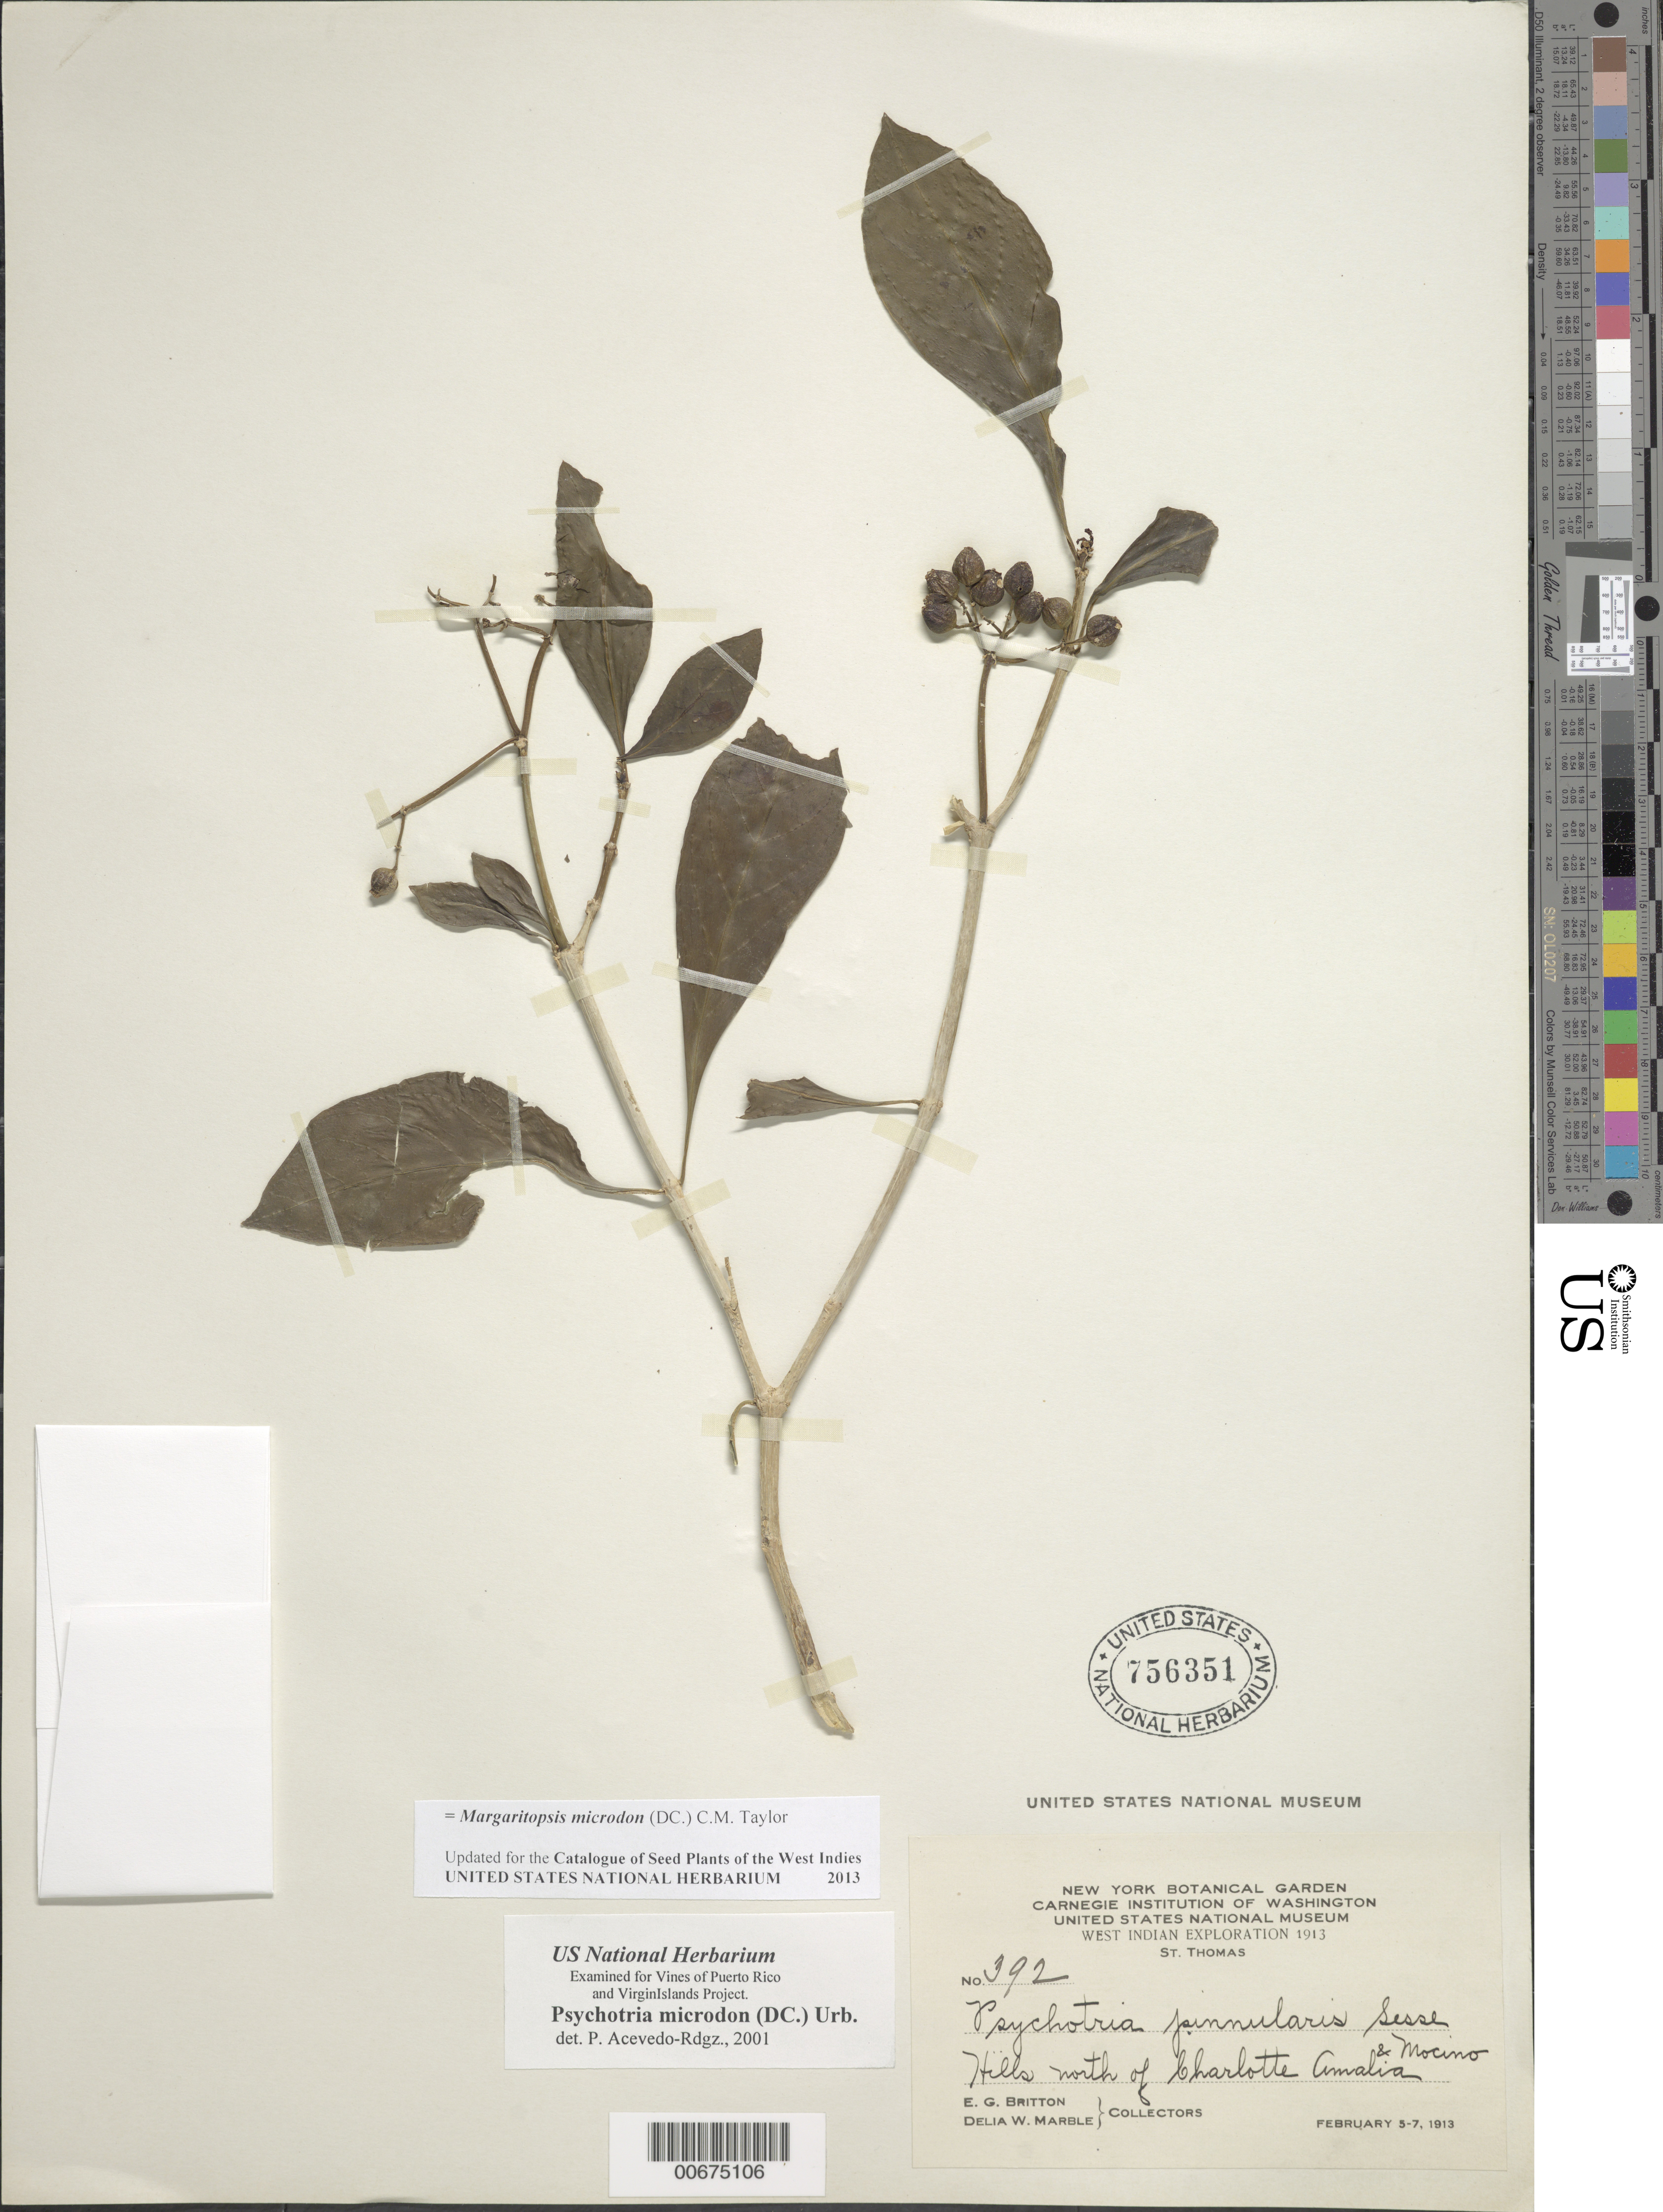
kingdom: Plantae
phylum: Tracheophyta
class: Magnoliopsida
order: Gentianales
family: Rubiaceae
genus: Margaritopsis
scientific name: Margaritopsis microdon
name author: (DC.) C.M. Taylor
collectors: N. Britton & D. W. Marble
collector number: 392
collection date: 1913-02-05/1913-02-07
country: U.S. Virgin Islands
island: St. Thomas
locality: Charlotte Amalia, north of.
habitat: Hills.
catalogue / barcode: US 756351